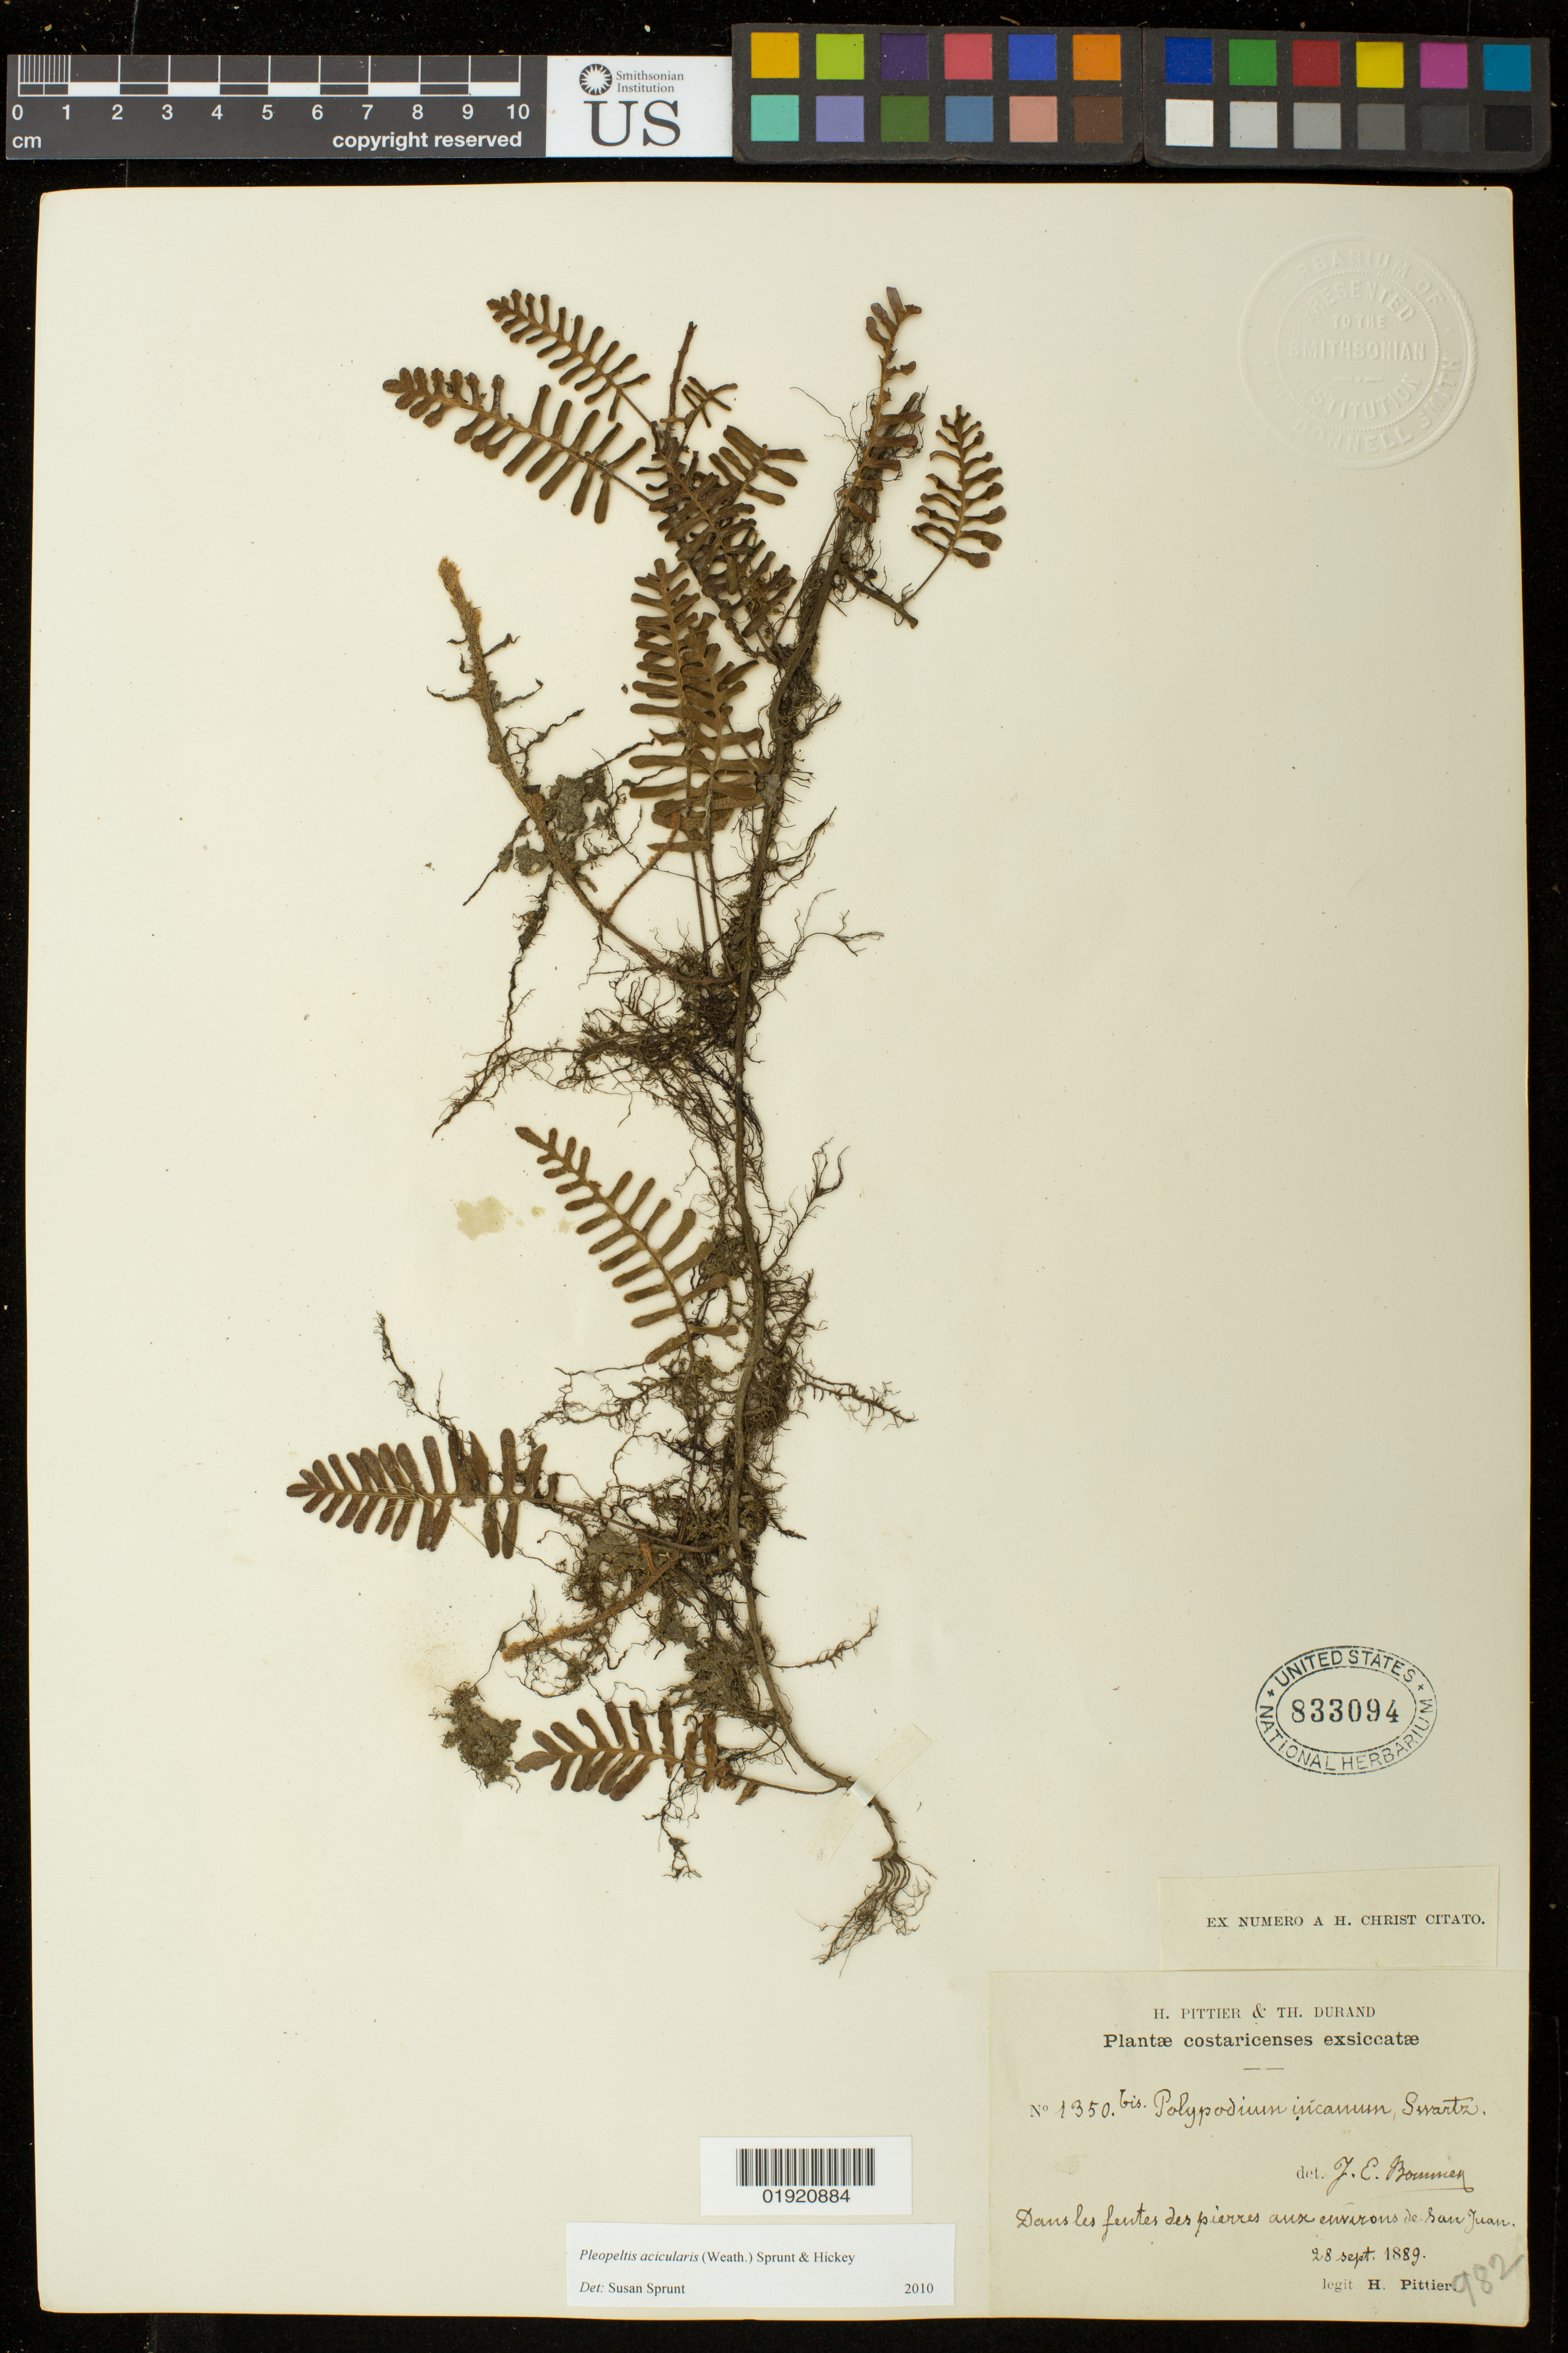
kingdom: Plantae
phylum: Tracheophyta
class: Polypodiopsida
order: Polypodiales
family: Polypodiaceae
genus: Pleopeltis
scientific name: Pleopeltis acicularis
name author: (Weath.) A.R. Sm. & Krömer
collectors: H. F. Pittier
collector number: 1350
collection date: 1889-09-28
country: Costa Rica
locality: Aux environs de San Juan.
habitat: Dans les feutes des pierres.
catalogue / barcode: US 833094